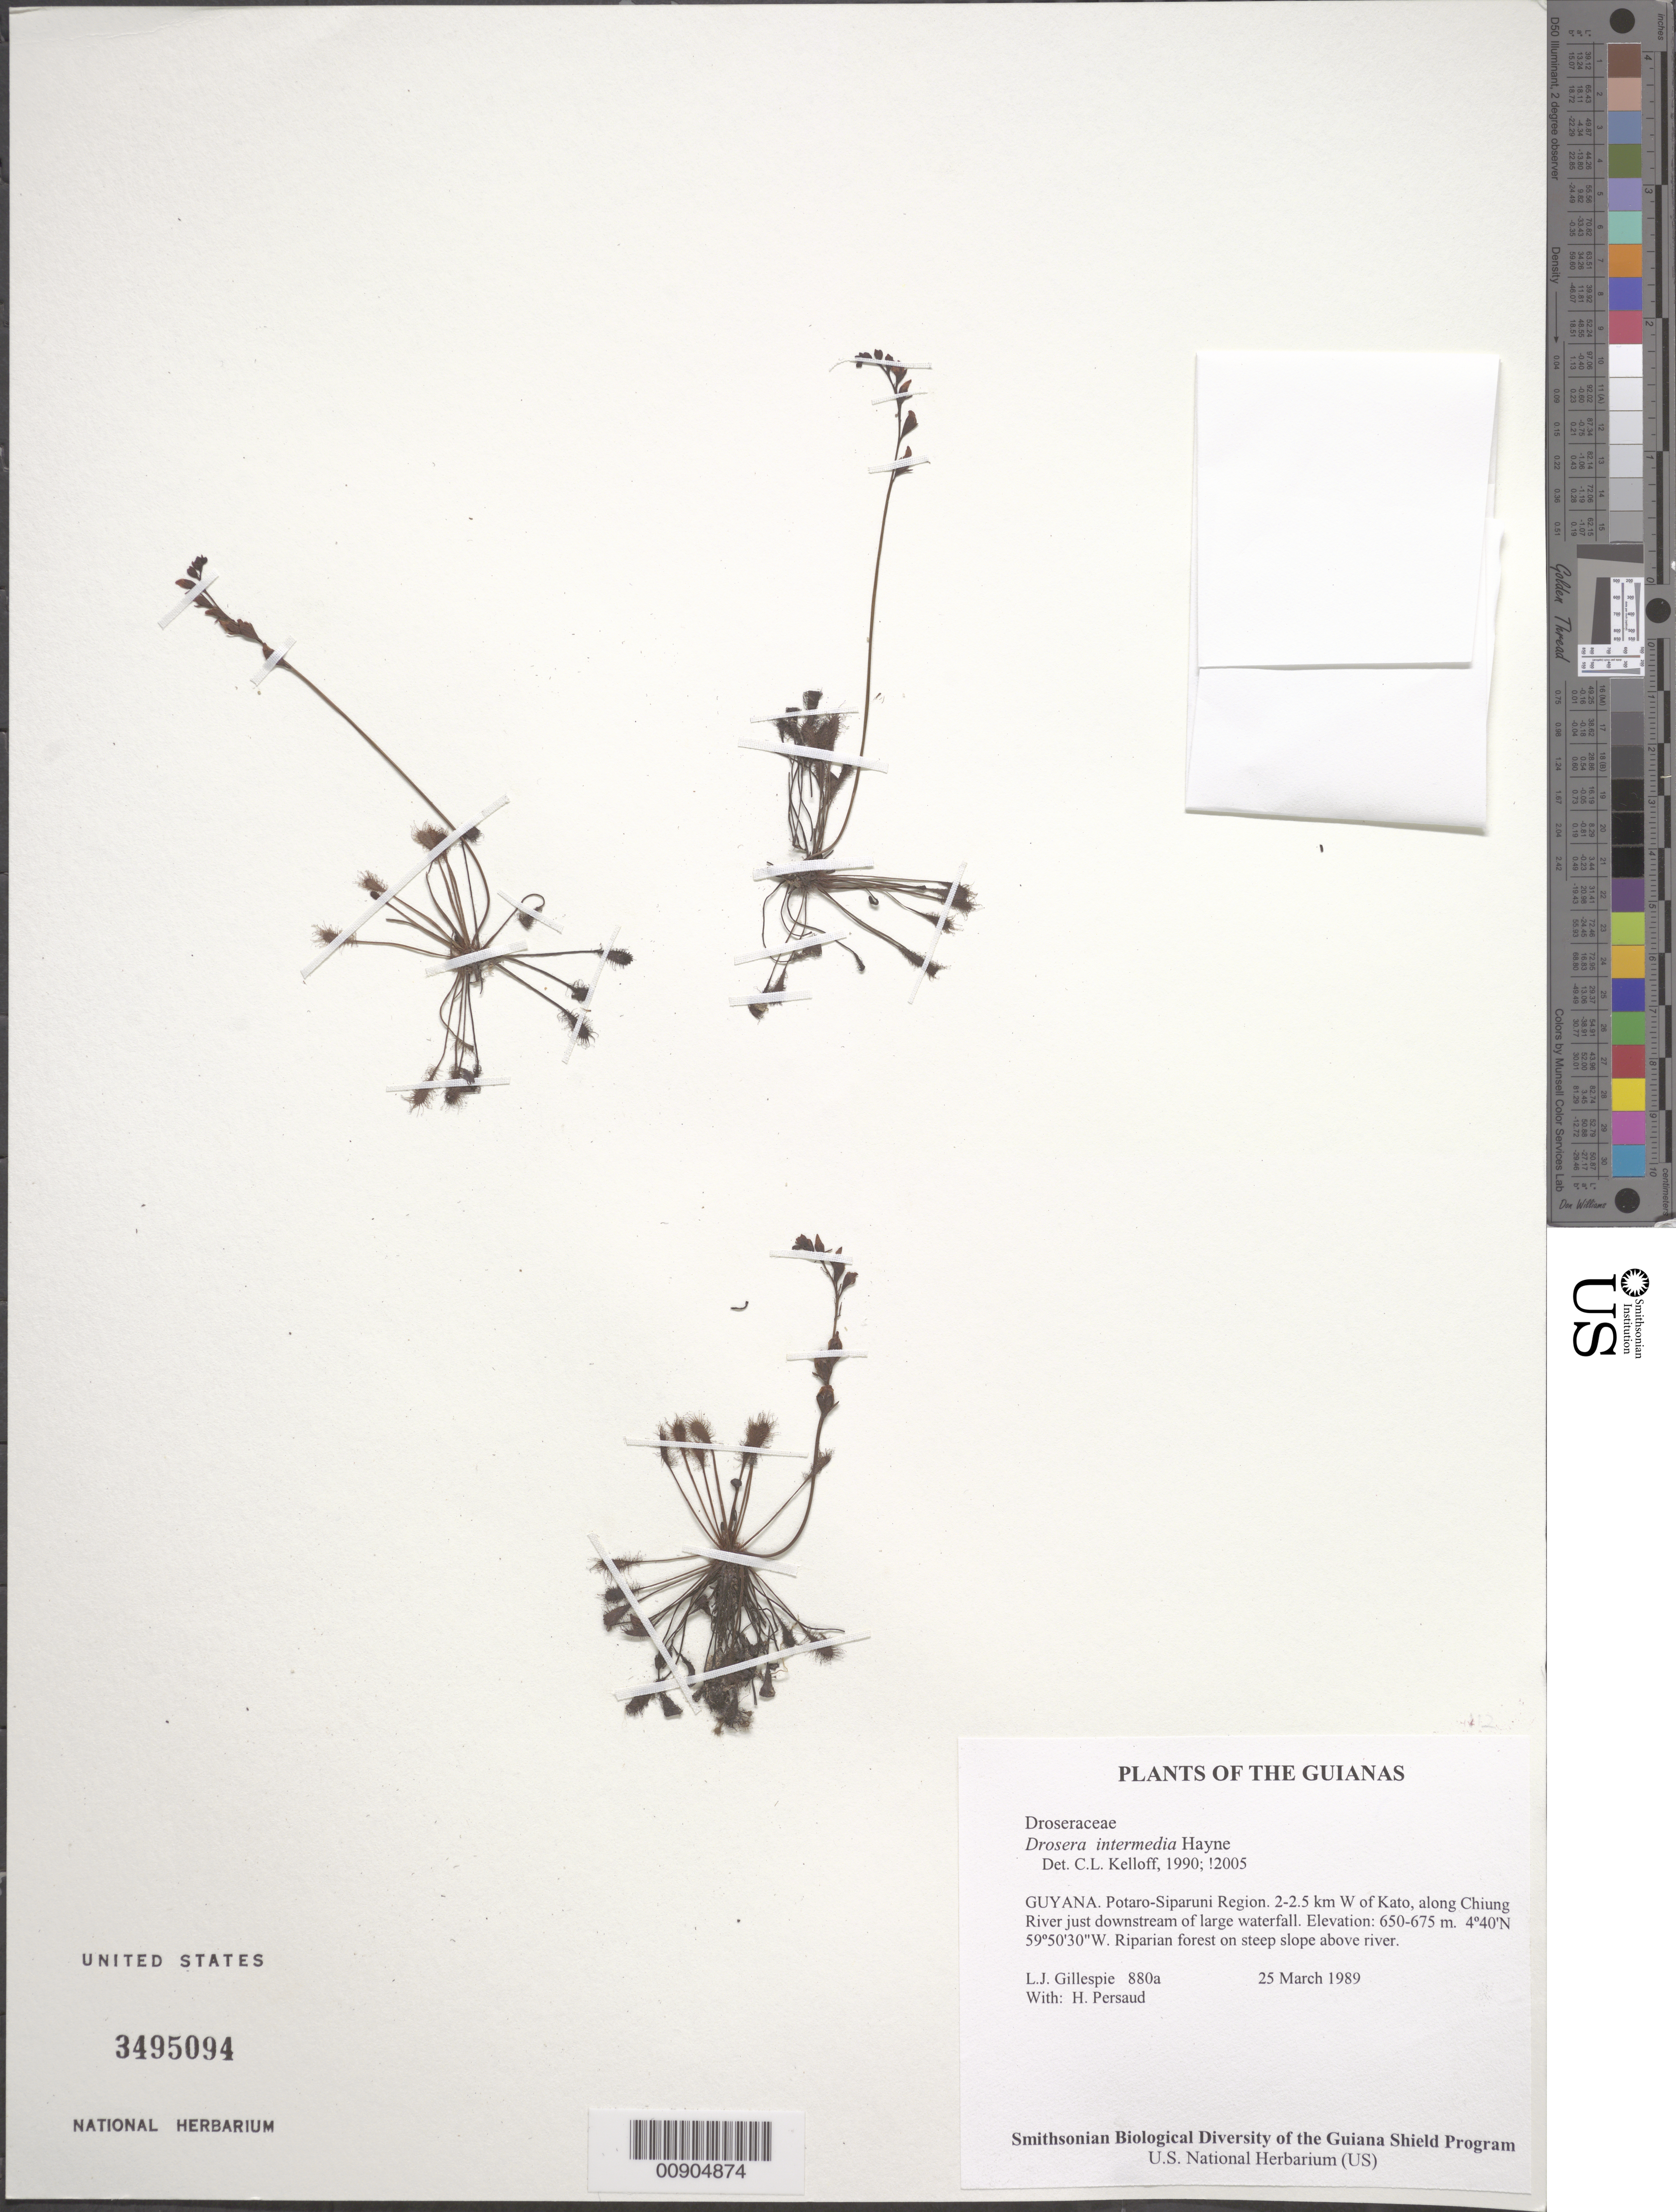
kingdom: Plantae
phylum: Tracheophyta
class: Magnoliopsida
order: Caryophyllales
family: Droseraceae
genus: Drosera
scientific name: Drosera intermedia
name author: Hayne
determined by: Kelloff, Carol L., (US), Smithsonian Institution - National Museum of Natural History (UNITED STATES)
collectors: L. J. Gillespie & H. Persaud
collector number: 880 a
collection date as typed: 25 March 1989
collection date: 1989-03-25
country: Guyana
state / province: Potaro-Siparuni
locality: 2-2.5 km W of Kato, along Chiung River just downstream of large waterfall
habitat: Riparian forest on steep slope above river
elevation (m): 650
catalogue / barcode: US 3495094